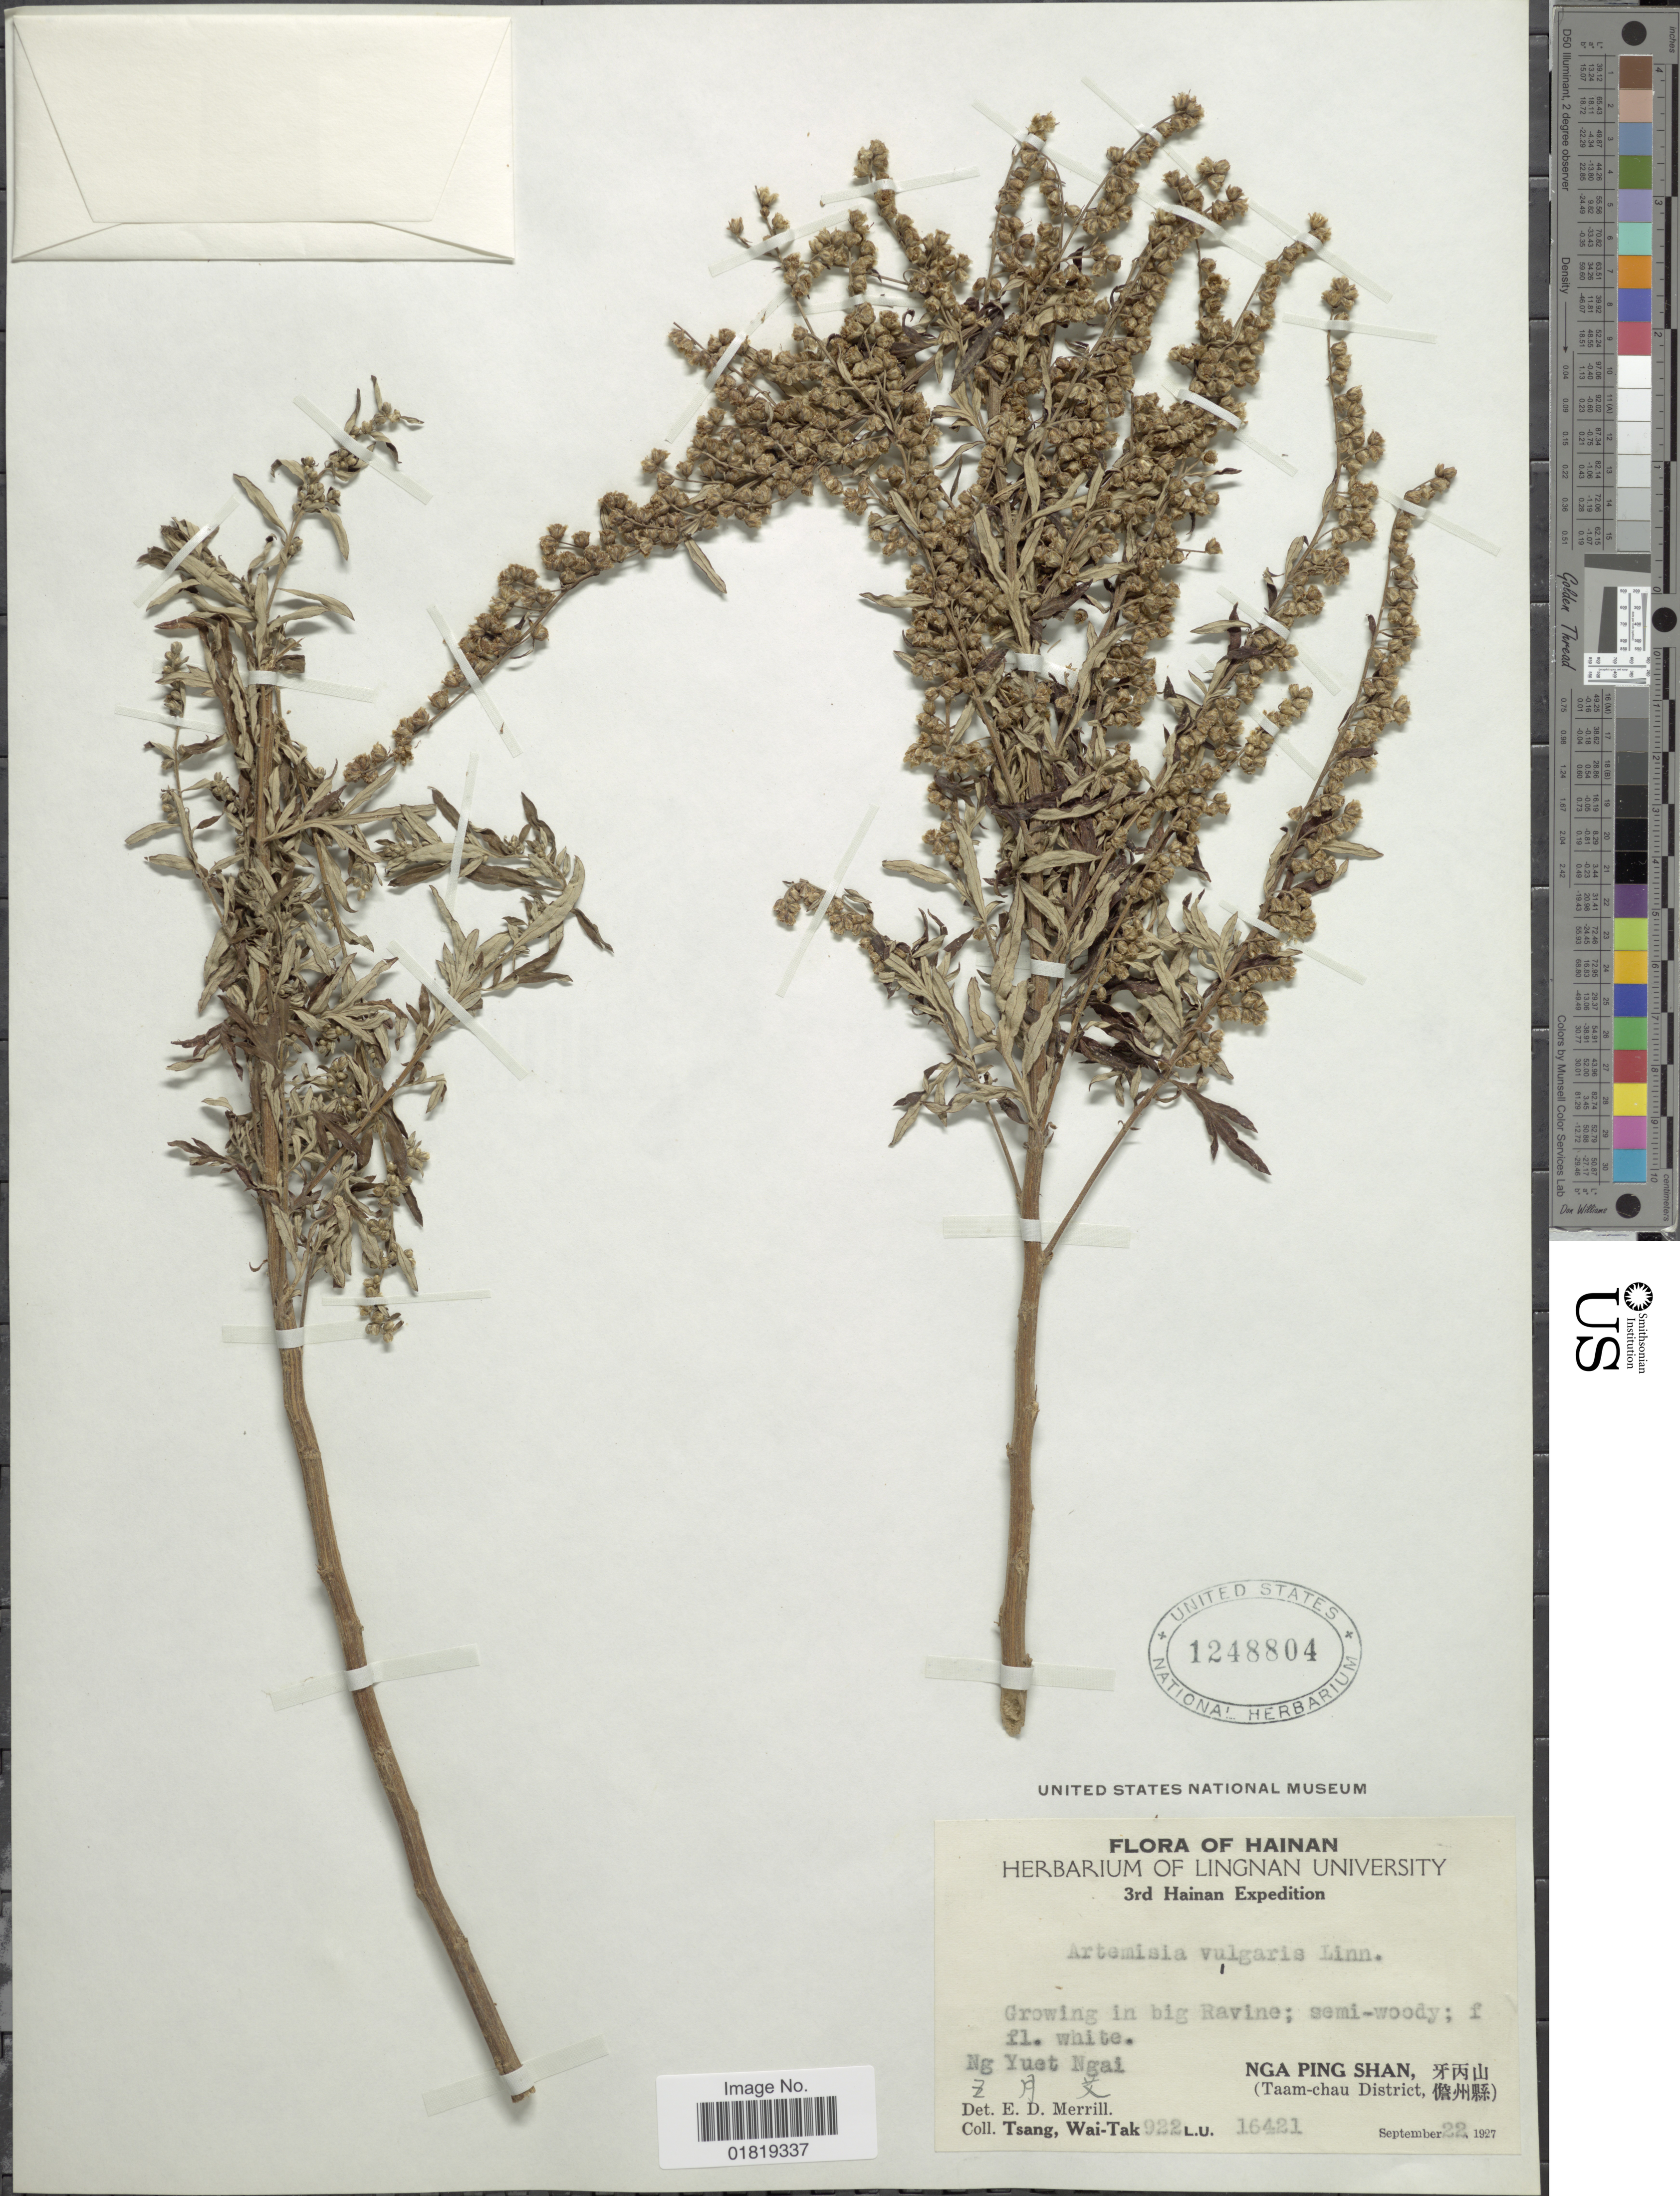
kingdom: Plantae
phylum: Tracheophyta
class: Magnoliopsida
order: Asterales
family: Asteraceae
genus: Artemisia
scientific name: Artemisia vulgaris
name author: L.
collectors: W. T. Tsang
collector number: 922 L.U.16421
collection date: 1927-09-22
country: China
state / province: Hainan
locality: Ng Yuet NgaiNga Ping Shan (Taam-chau District)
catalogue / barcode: US 1248804